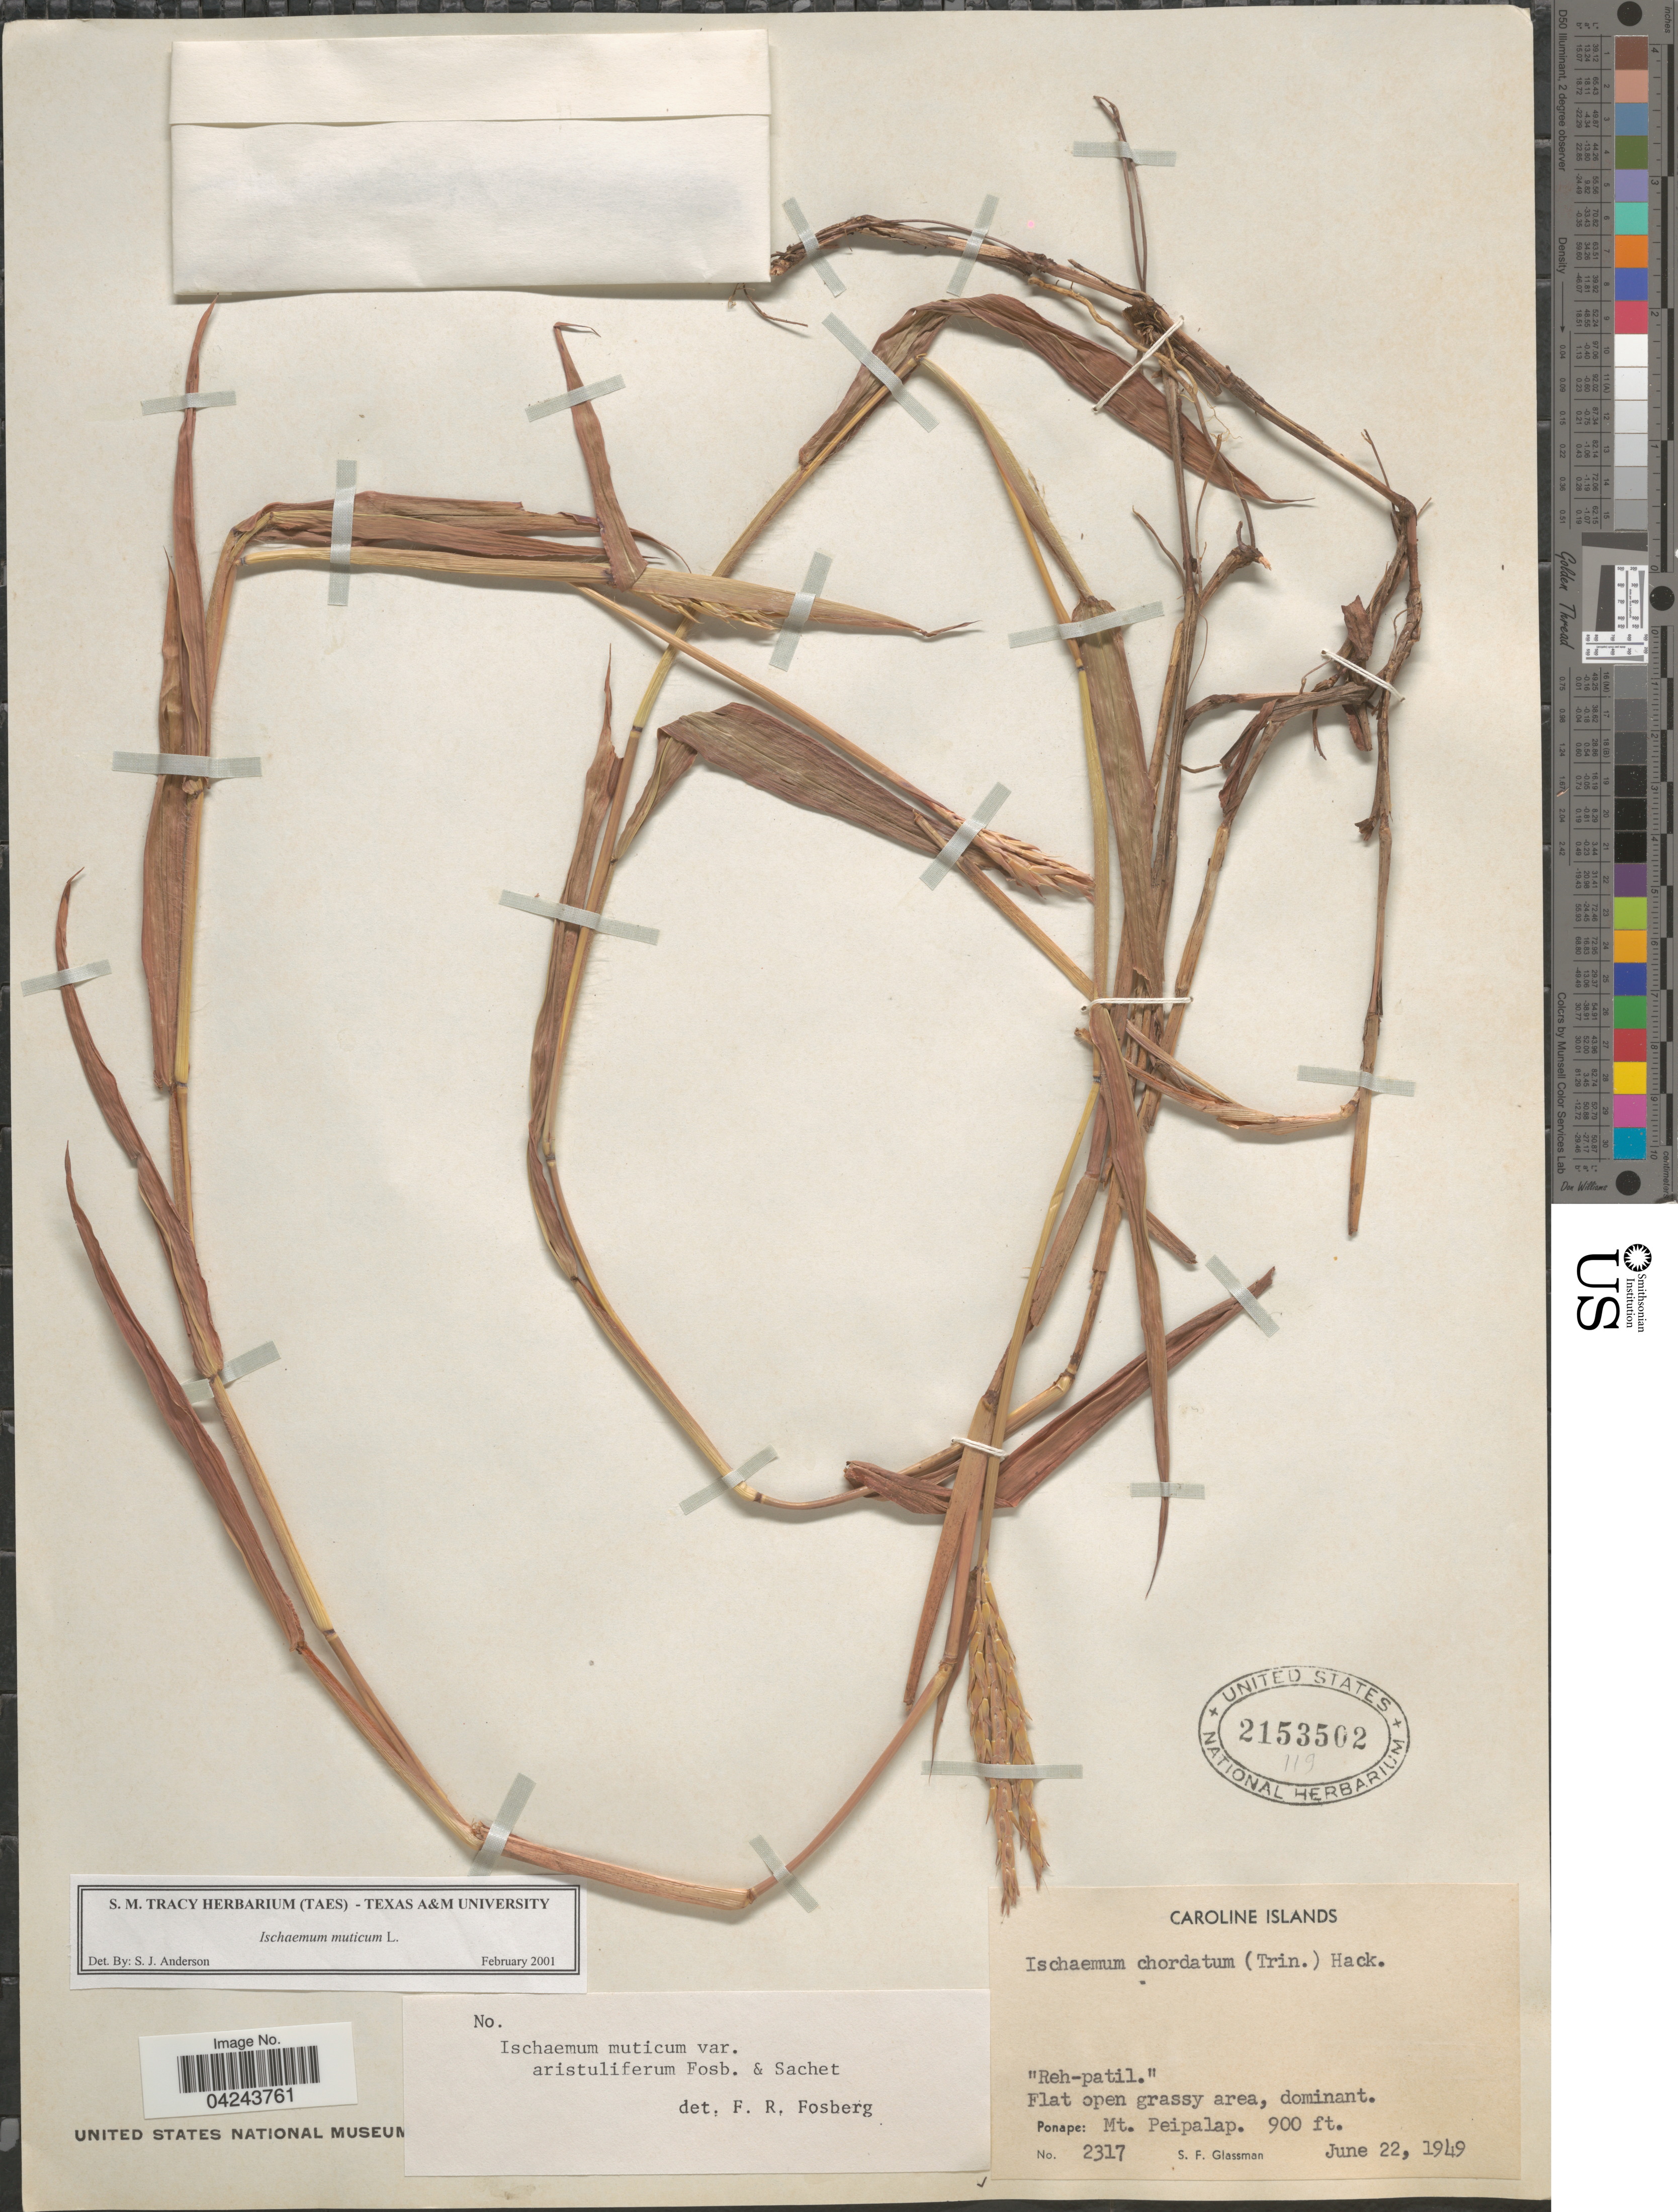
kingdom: Plantae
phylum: Tracheophyta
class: Liliopsida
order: Poales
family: Poaceae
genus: Ischaemum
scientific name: Ischaemum muticum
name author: L.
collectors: S. F. Glassman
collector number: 2317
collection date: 1949-06-22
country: Micronesia, Federated States of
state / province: Pohnpei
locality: Caroline Islands. Ponape: Mt. Peipalap.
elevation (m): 274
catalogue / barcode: US 2153502